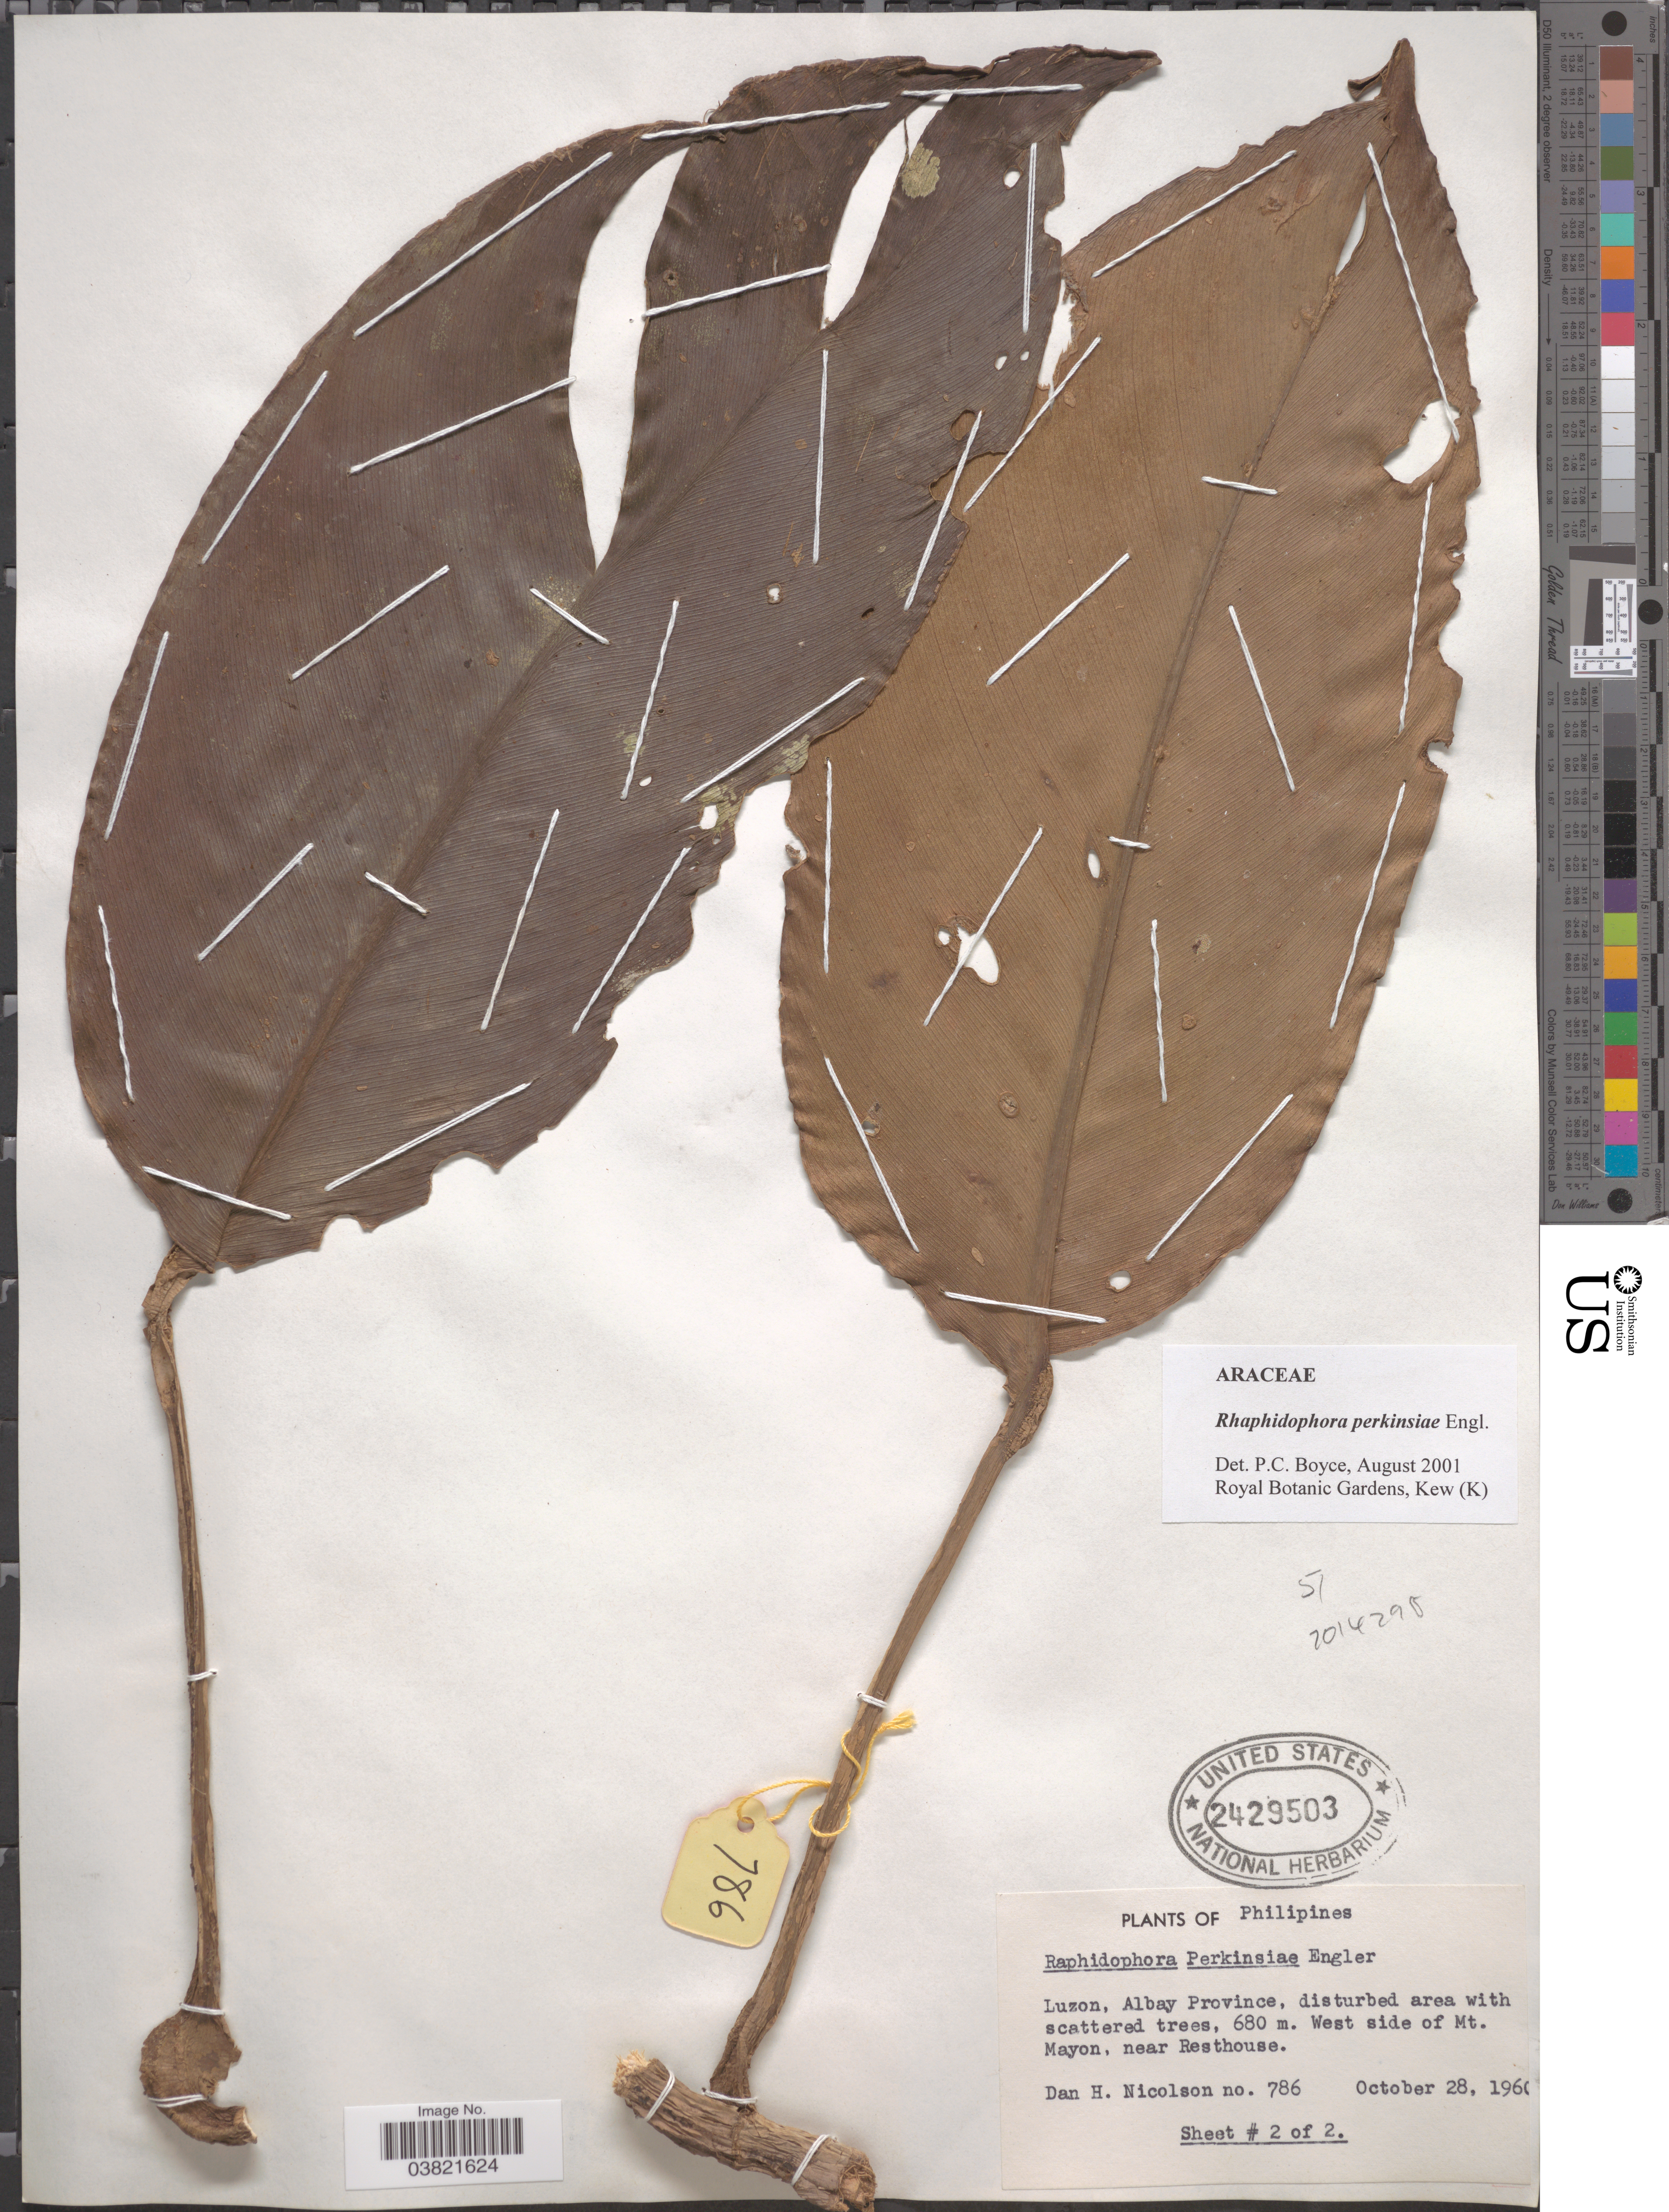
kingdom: Plantae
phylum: Tracheophyta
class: Liliopsida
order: Alismatales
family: Araceae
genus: Rhaphidophora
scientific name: Rhaphidophora perkinsiae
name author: Engl.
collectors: D. H. Nicolson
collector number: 786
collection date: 1960-10-28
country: Philippines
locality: Luzon, Albay Province. West side of Mt. Mayon, near Resthouse.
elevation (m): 680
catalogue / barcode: US 2429503